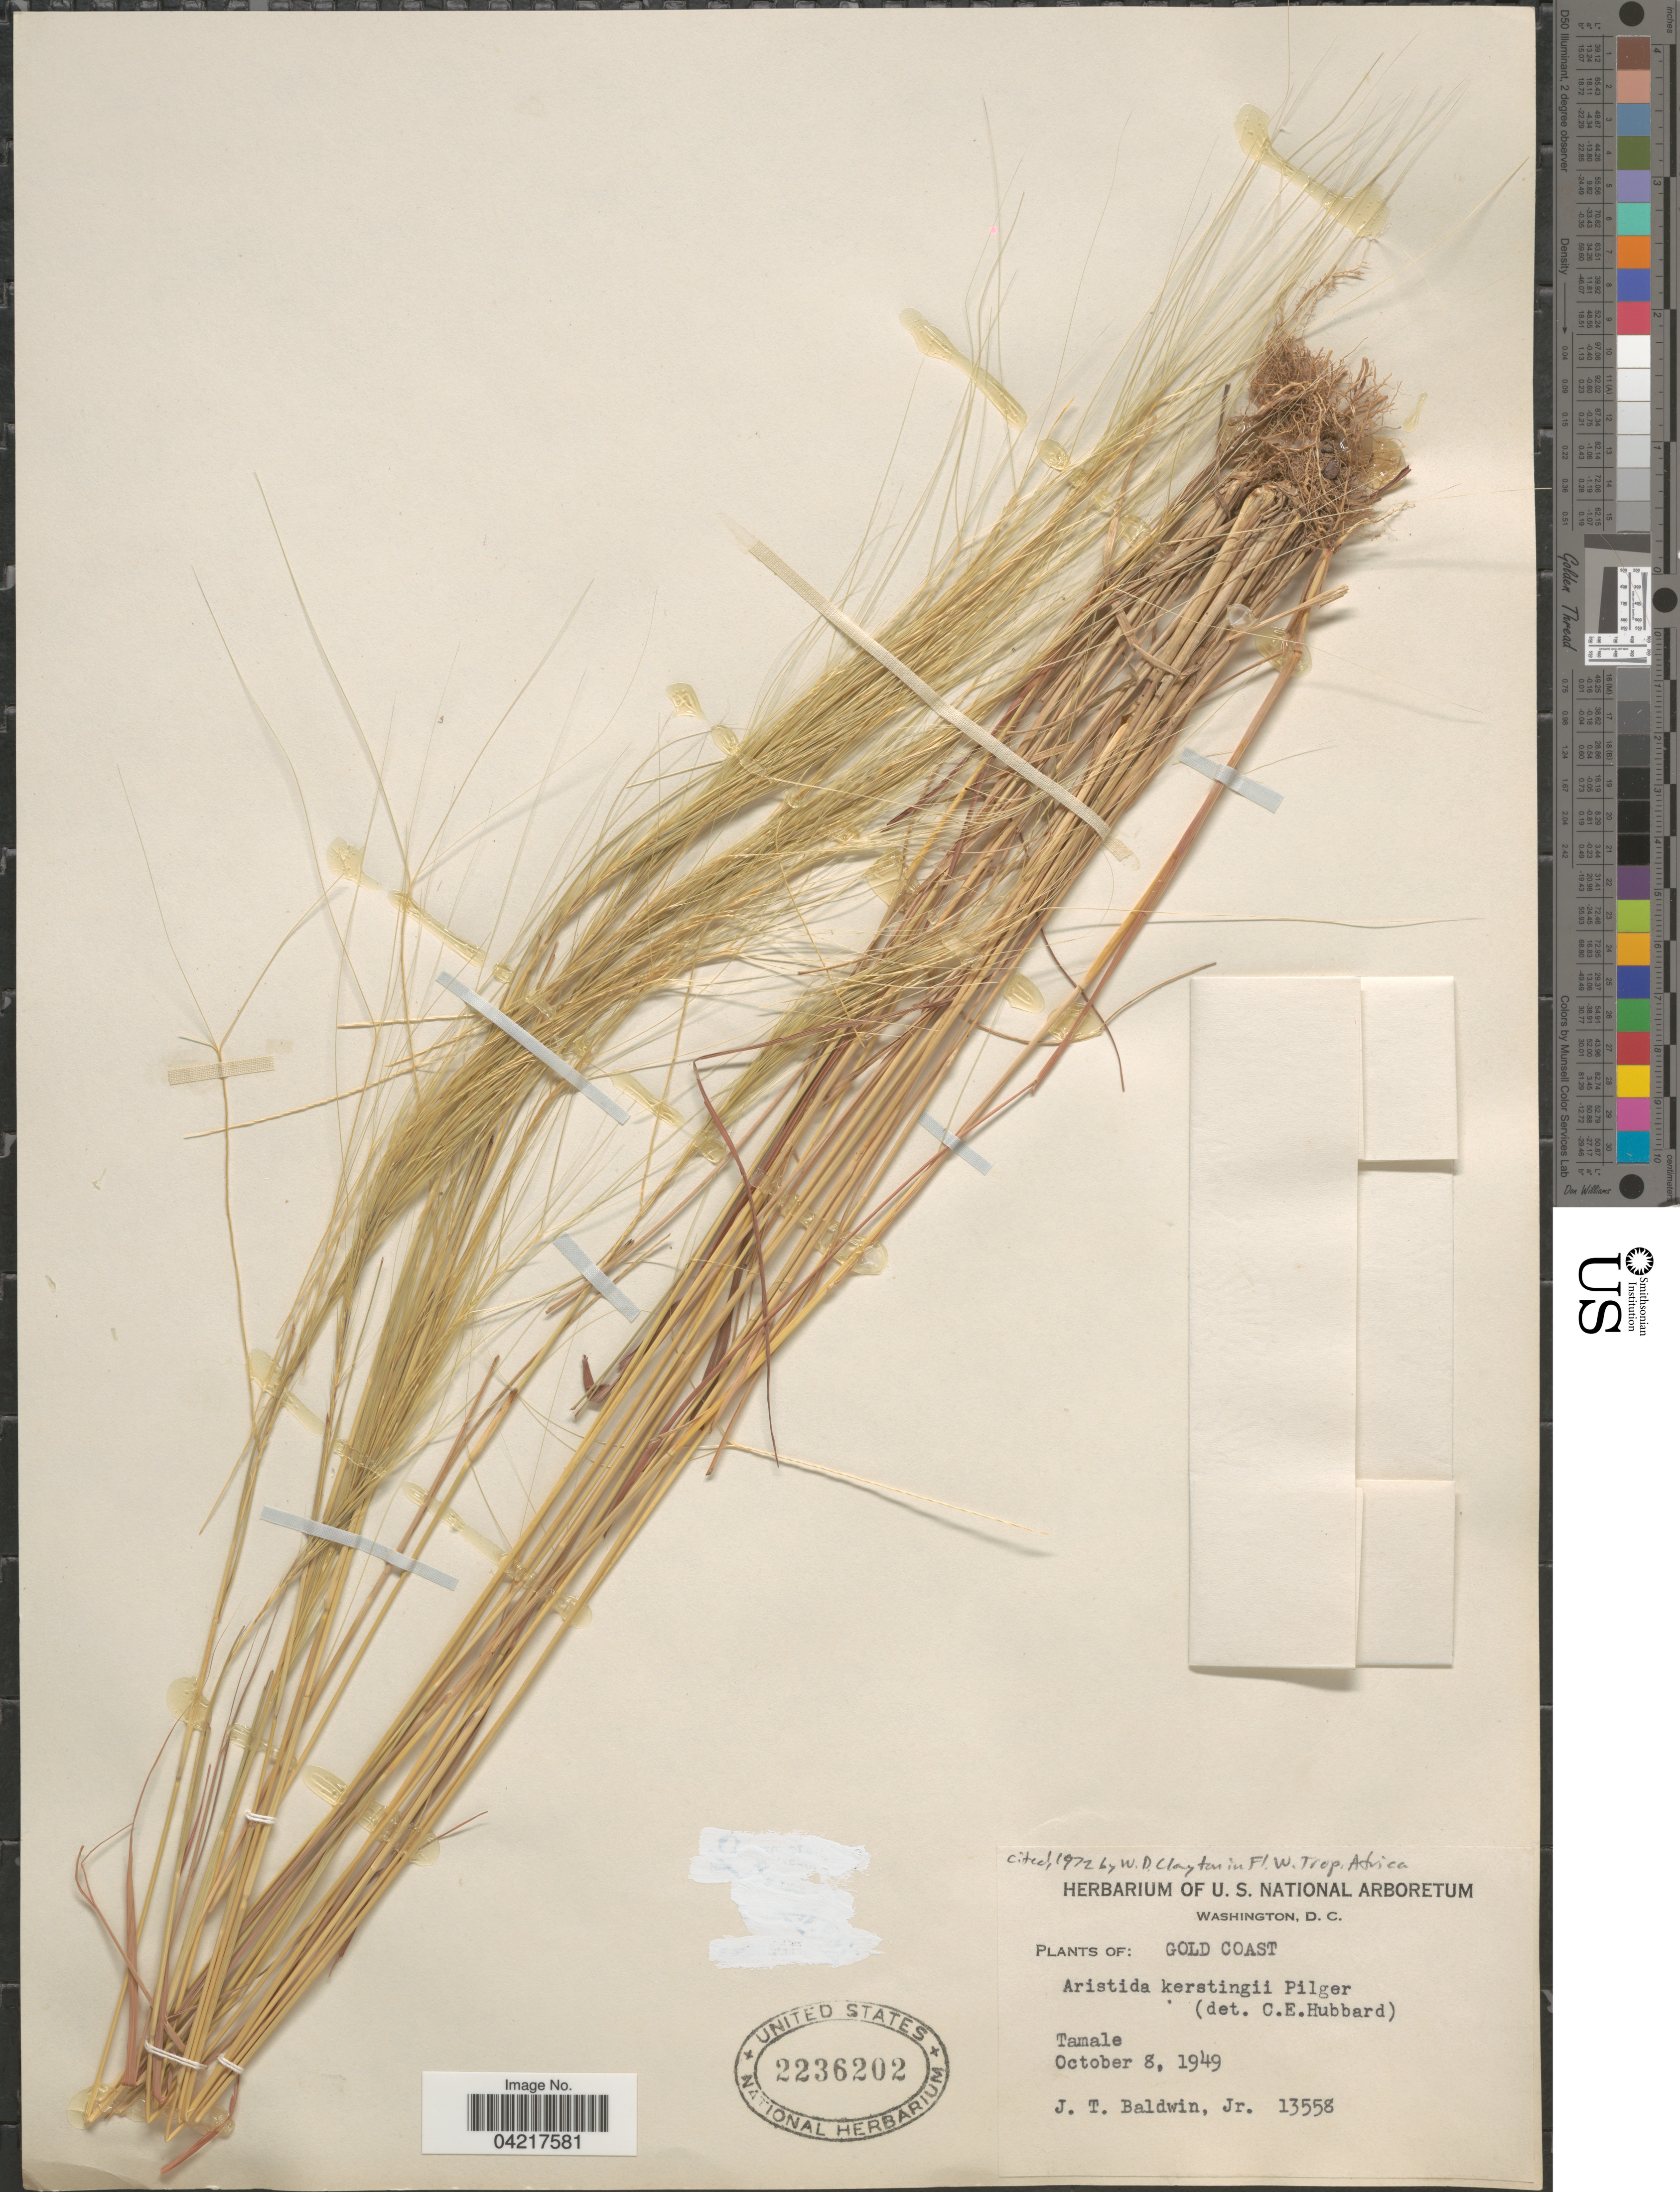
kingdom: Plantae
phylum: Tracheophyta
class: Liliopsida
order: Poales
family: Poaceae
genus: Aristida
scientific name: Aristida kerstingii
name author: Pilg.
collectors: J. T. Baldwin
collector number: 13558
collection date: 1949-10-08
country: Ghana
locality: Gold Coast. Tamale.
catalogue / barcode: US 2236202